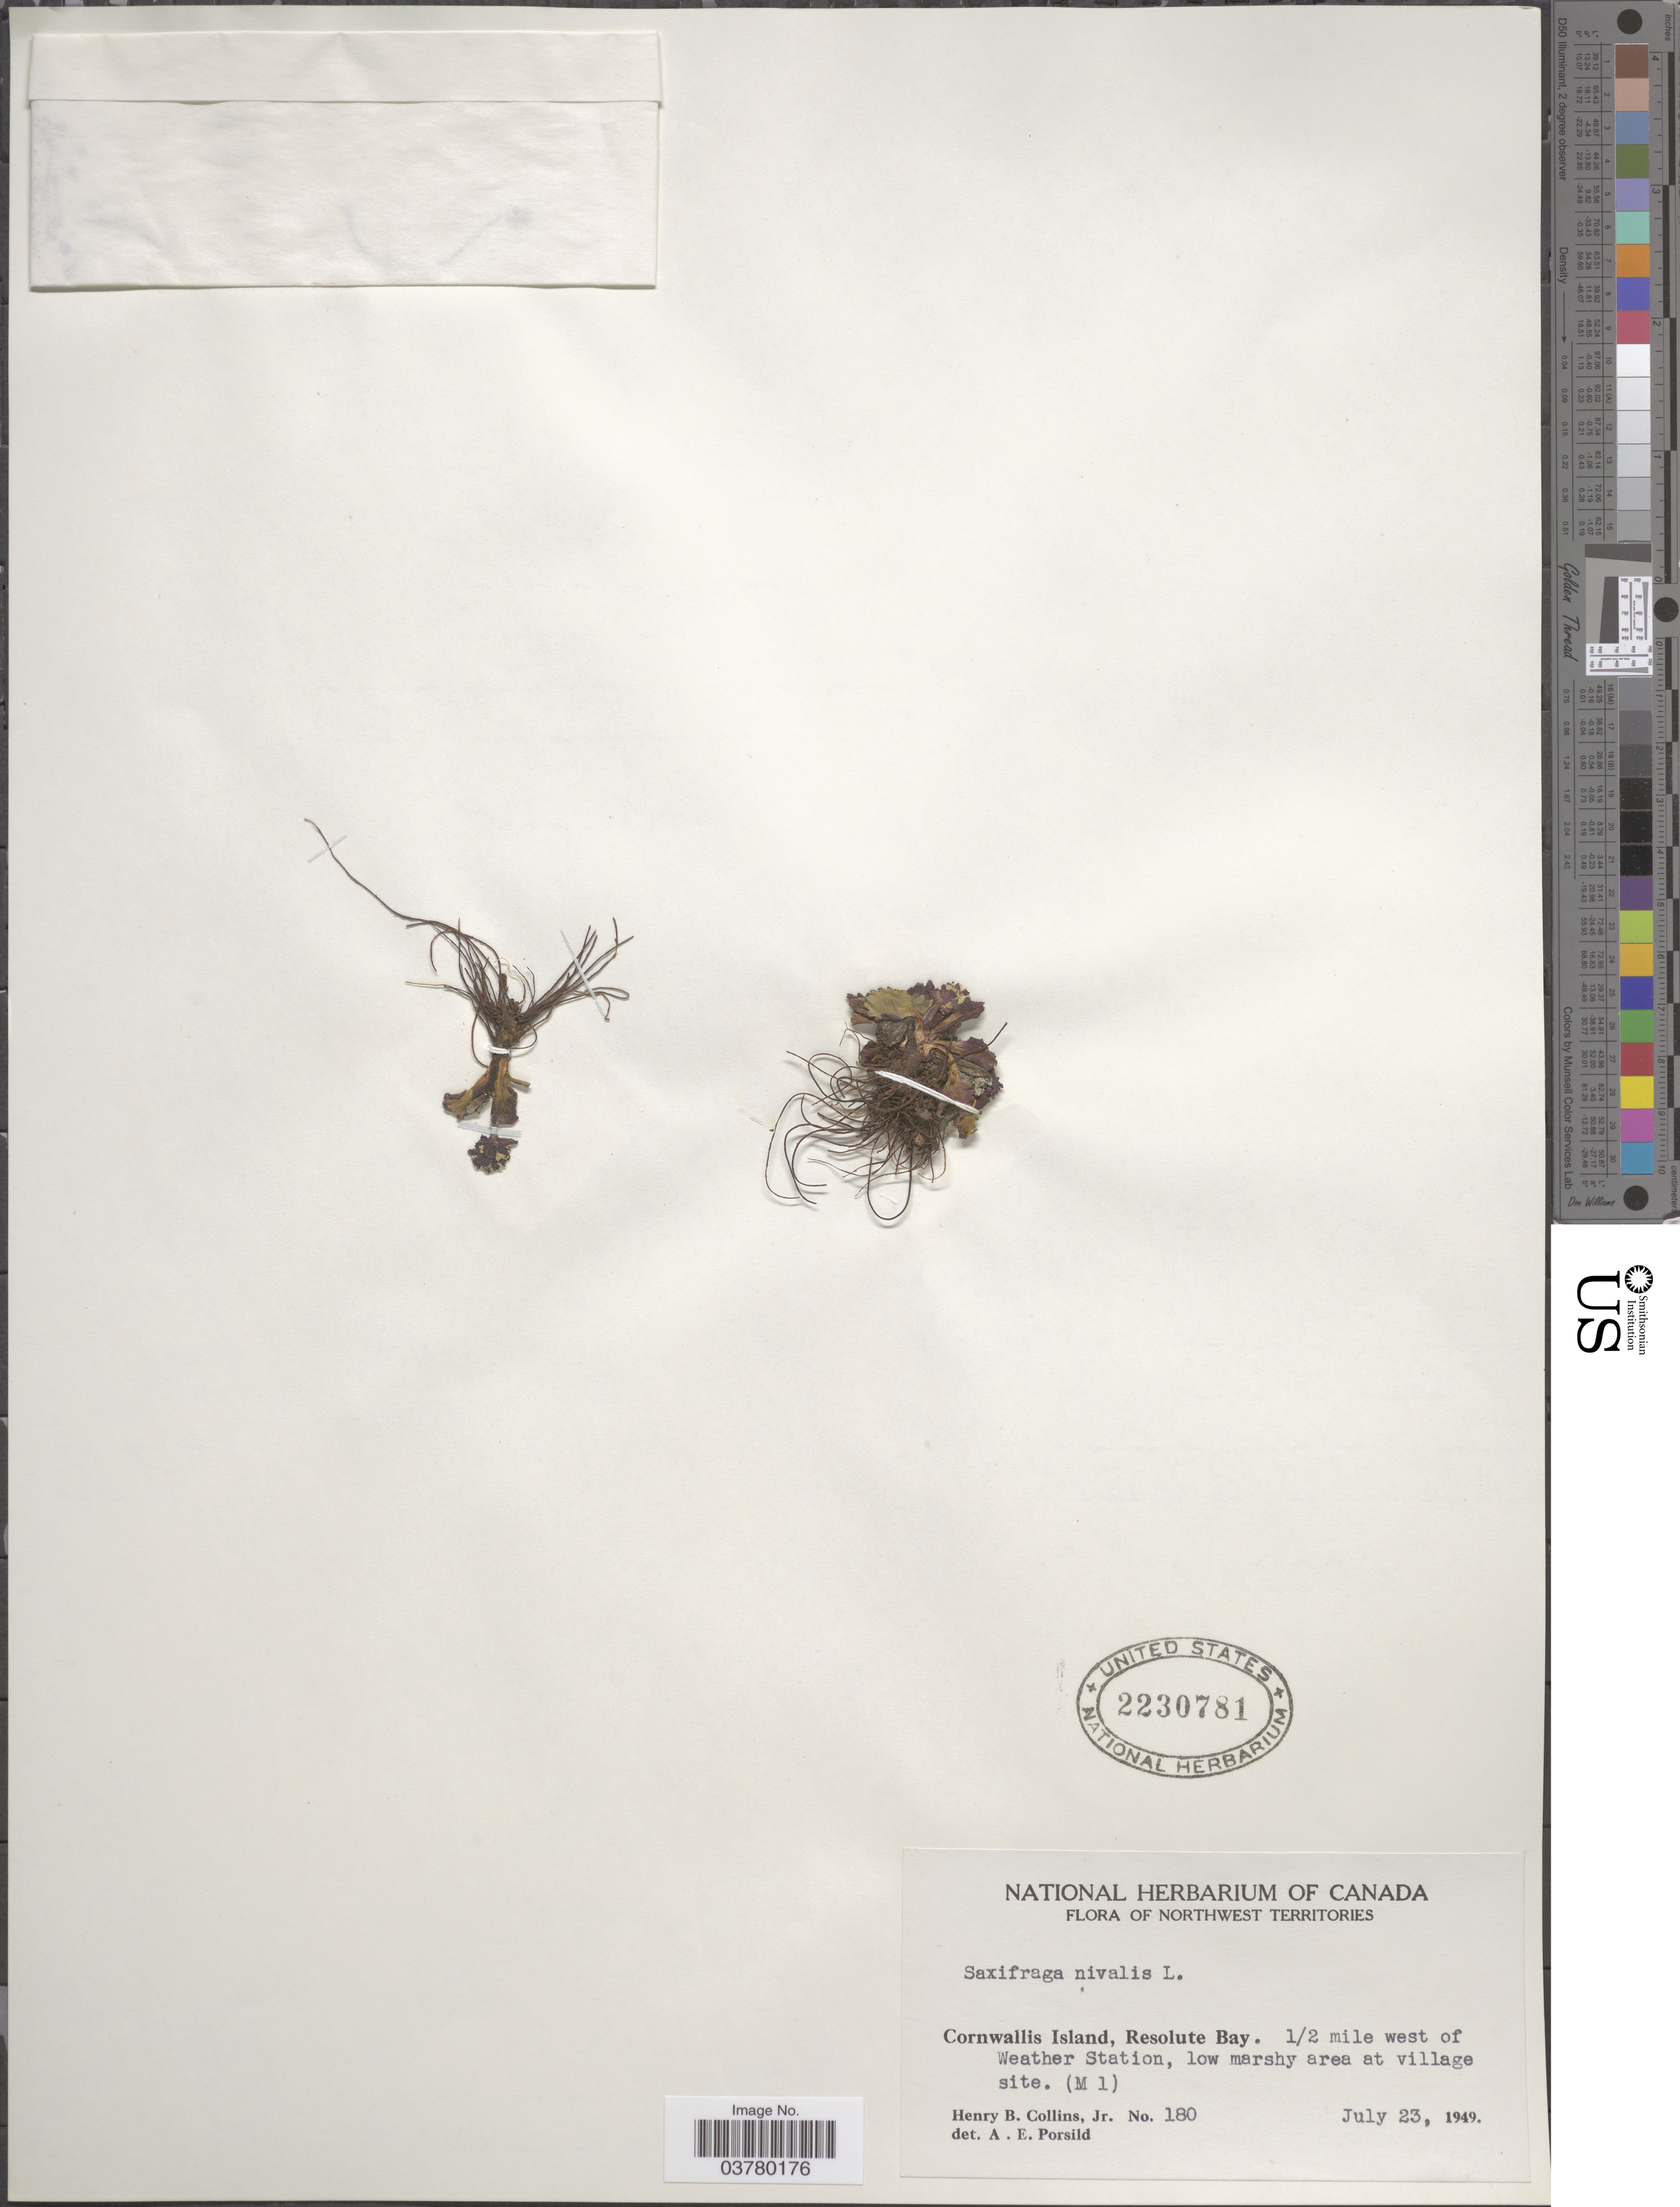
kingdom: Plantae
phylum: Tracheophyta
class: Magnoliopsida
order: Saxifragales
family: Saxifragaceae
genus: Micranthes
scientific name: Micranthes nivalis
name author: (L.) Small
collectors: H. Collins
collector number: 180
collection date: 1949-07-23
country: Canada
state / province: Nunavut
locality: Cornwallis Island, Resolute Bay. ½ mile west of Weather Station, low marshy area at village site. (M 1).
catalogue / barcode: US 2230781